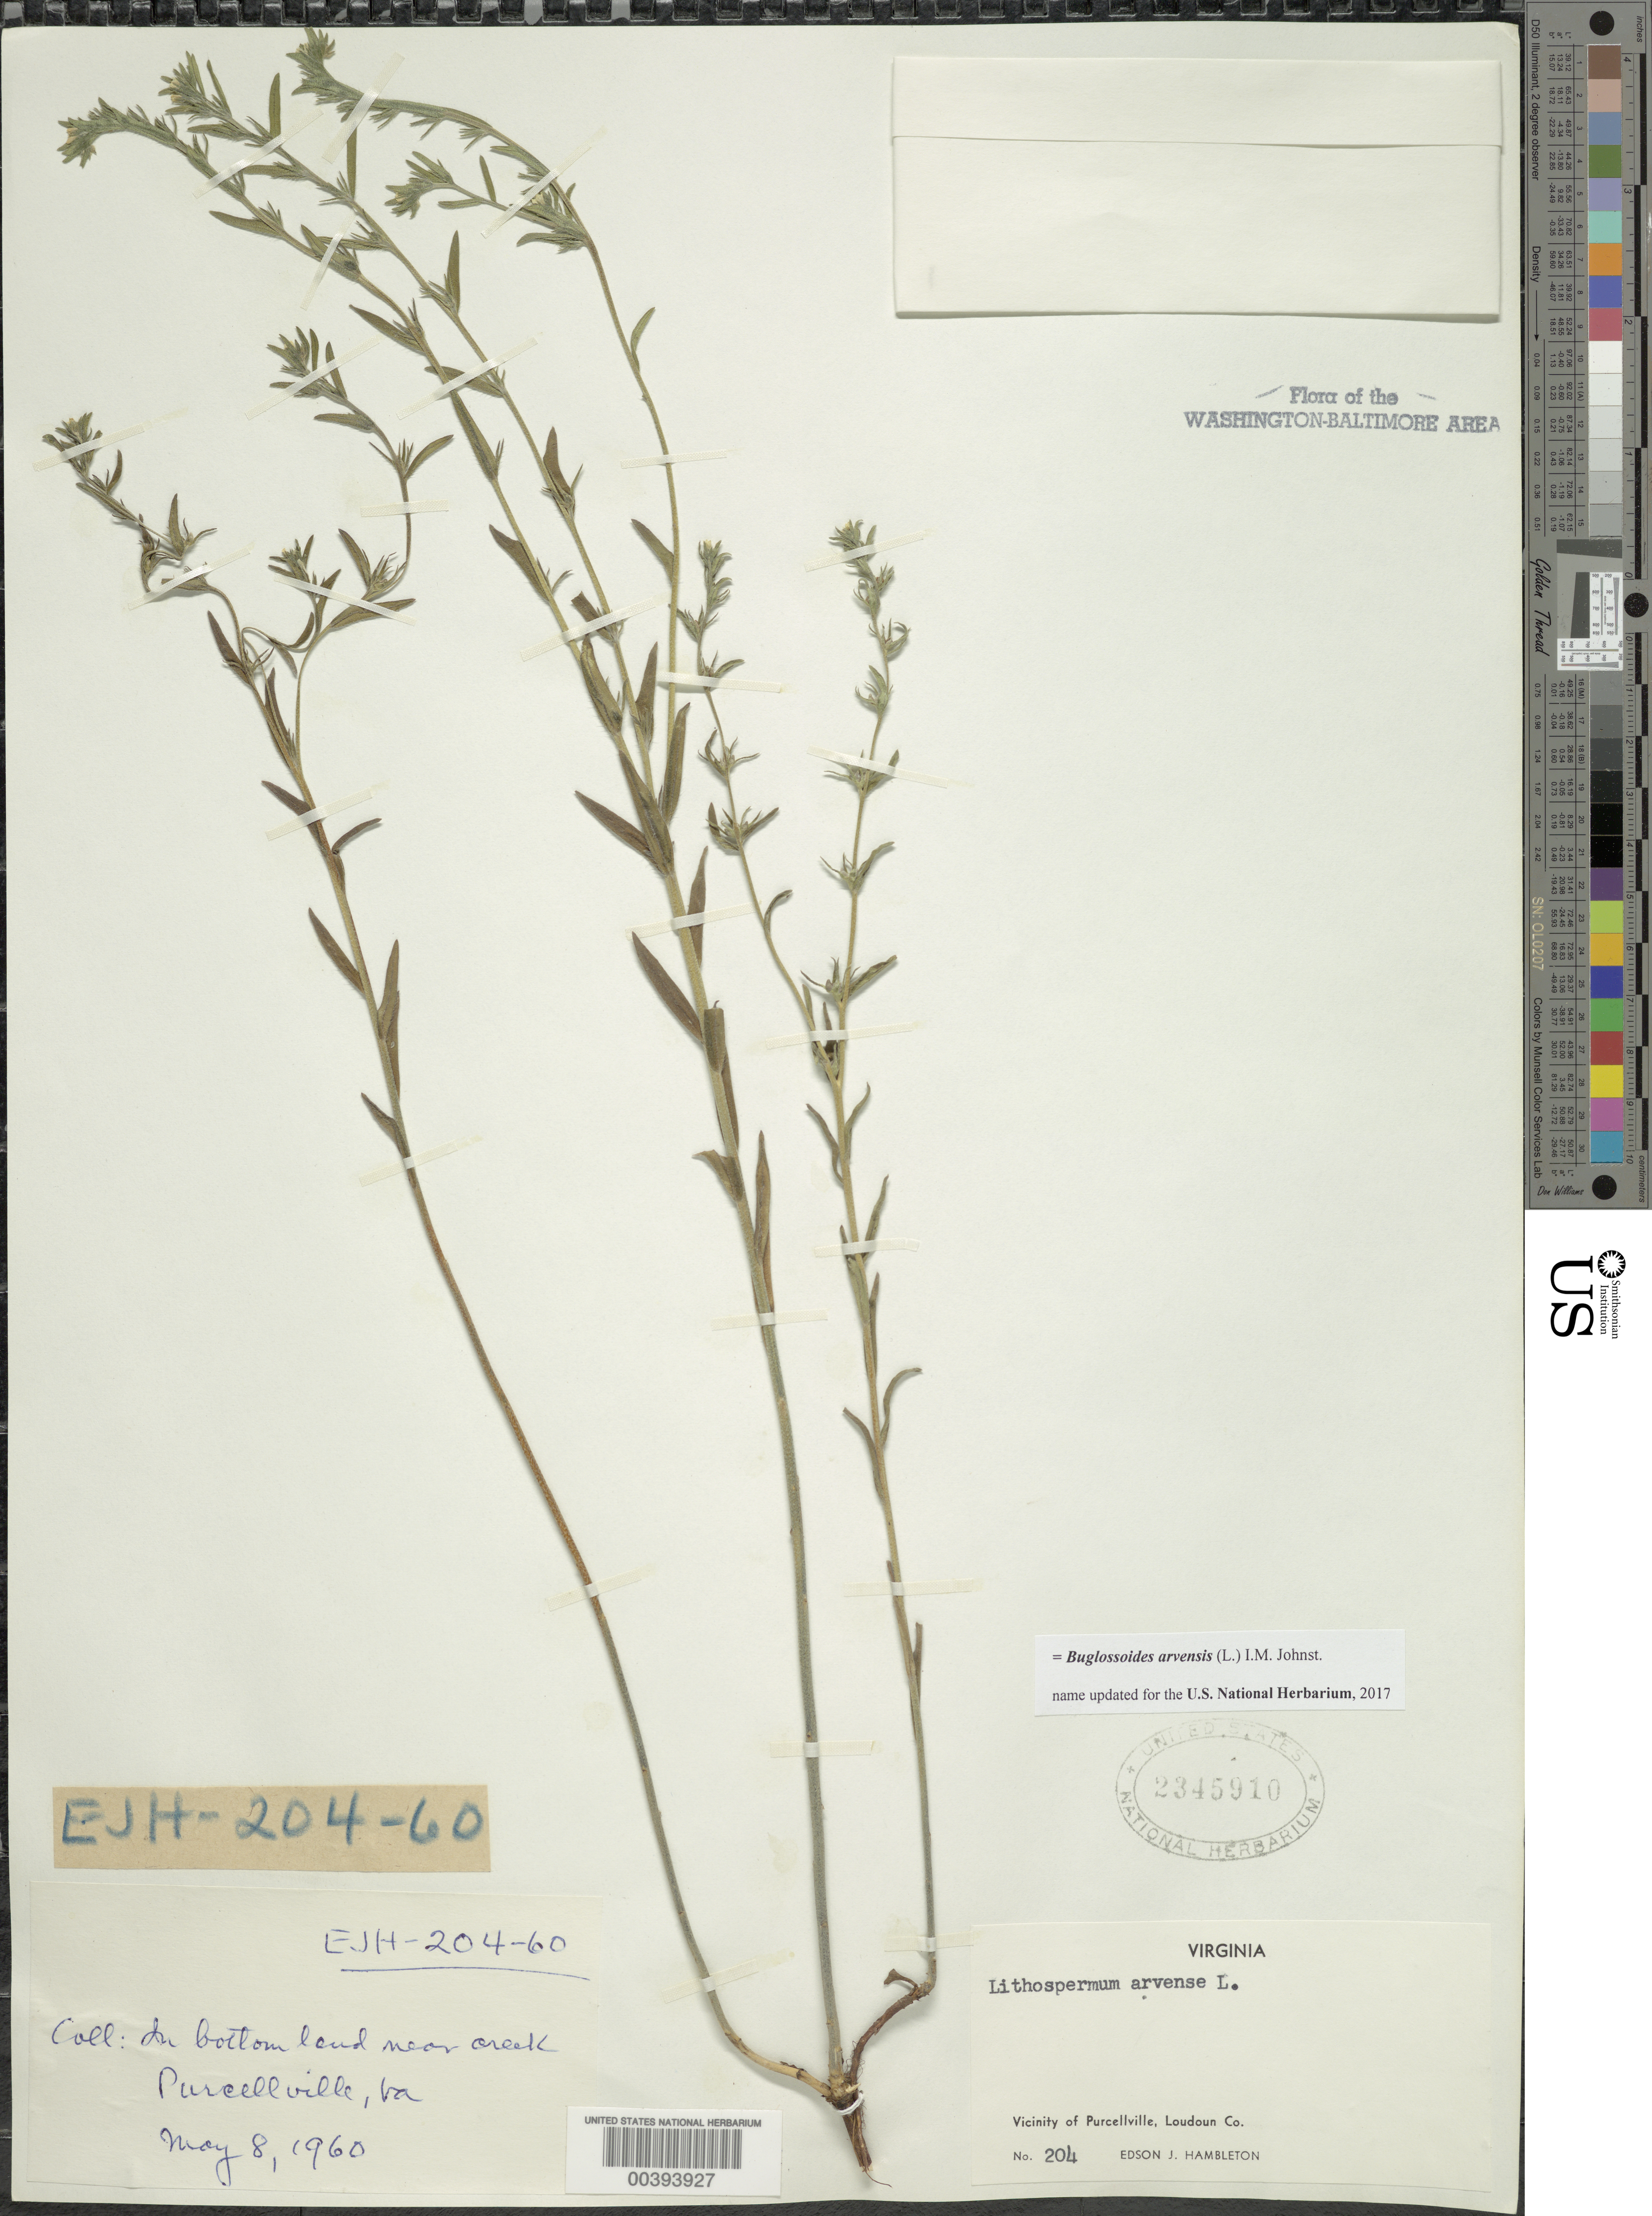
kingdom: Plantae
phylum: Tracheophyta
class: Magnoliopsida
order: Boraginales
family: Boraginaceae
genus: Buglossoides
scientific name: Buglossoides arvensis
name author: (L.) I.M. Johnst.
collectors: E. Hambleton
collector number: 204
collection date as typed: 08 May 1960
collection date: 1960-05-08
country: United States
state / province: Virginia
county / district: Loudoun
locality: Purcellville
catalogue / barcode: US 2345910